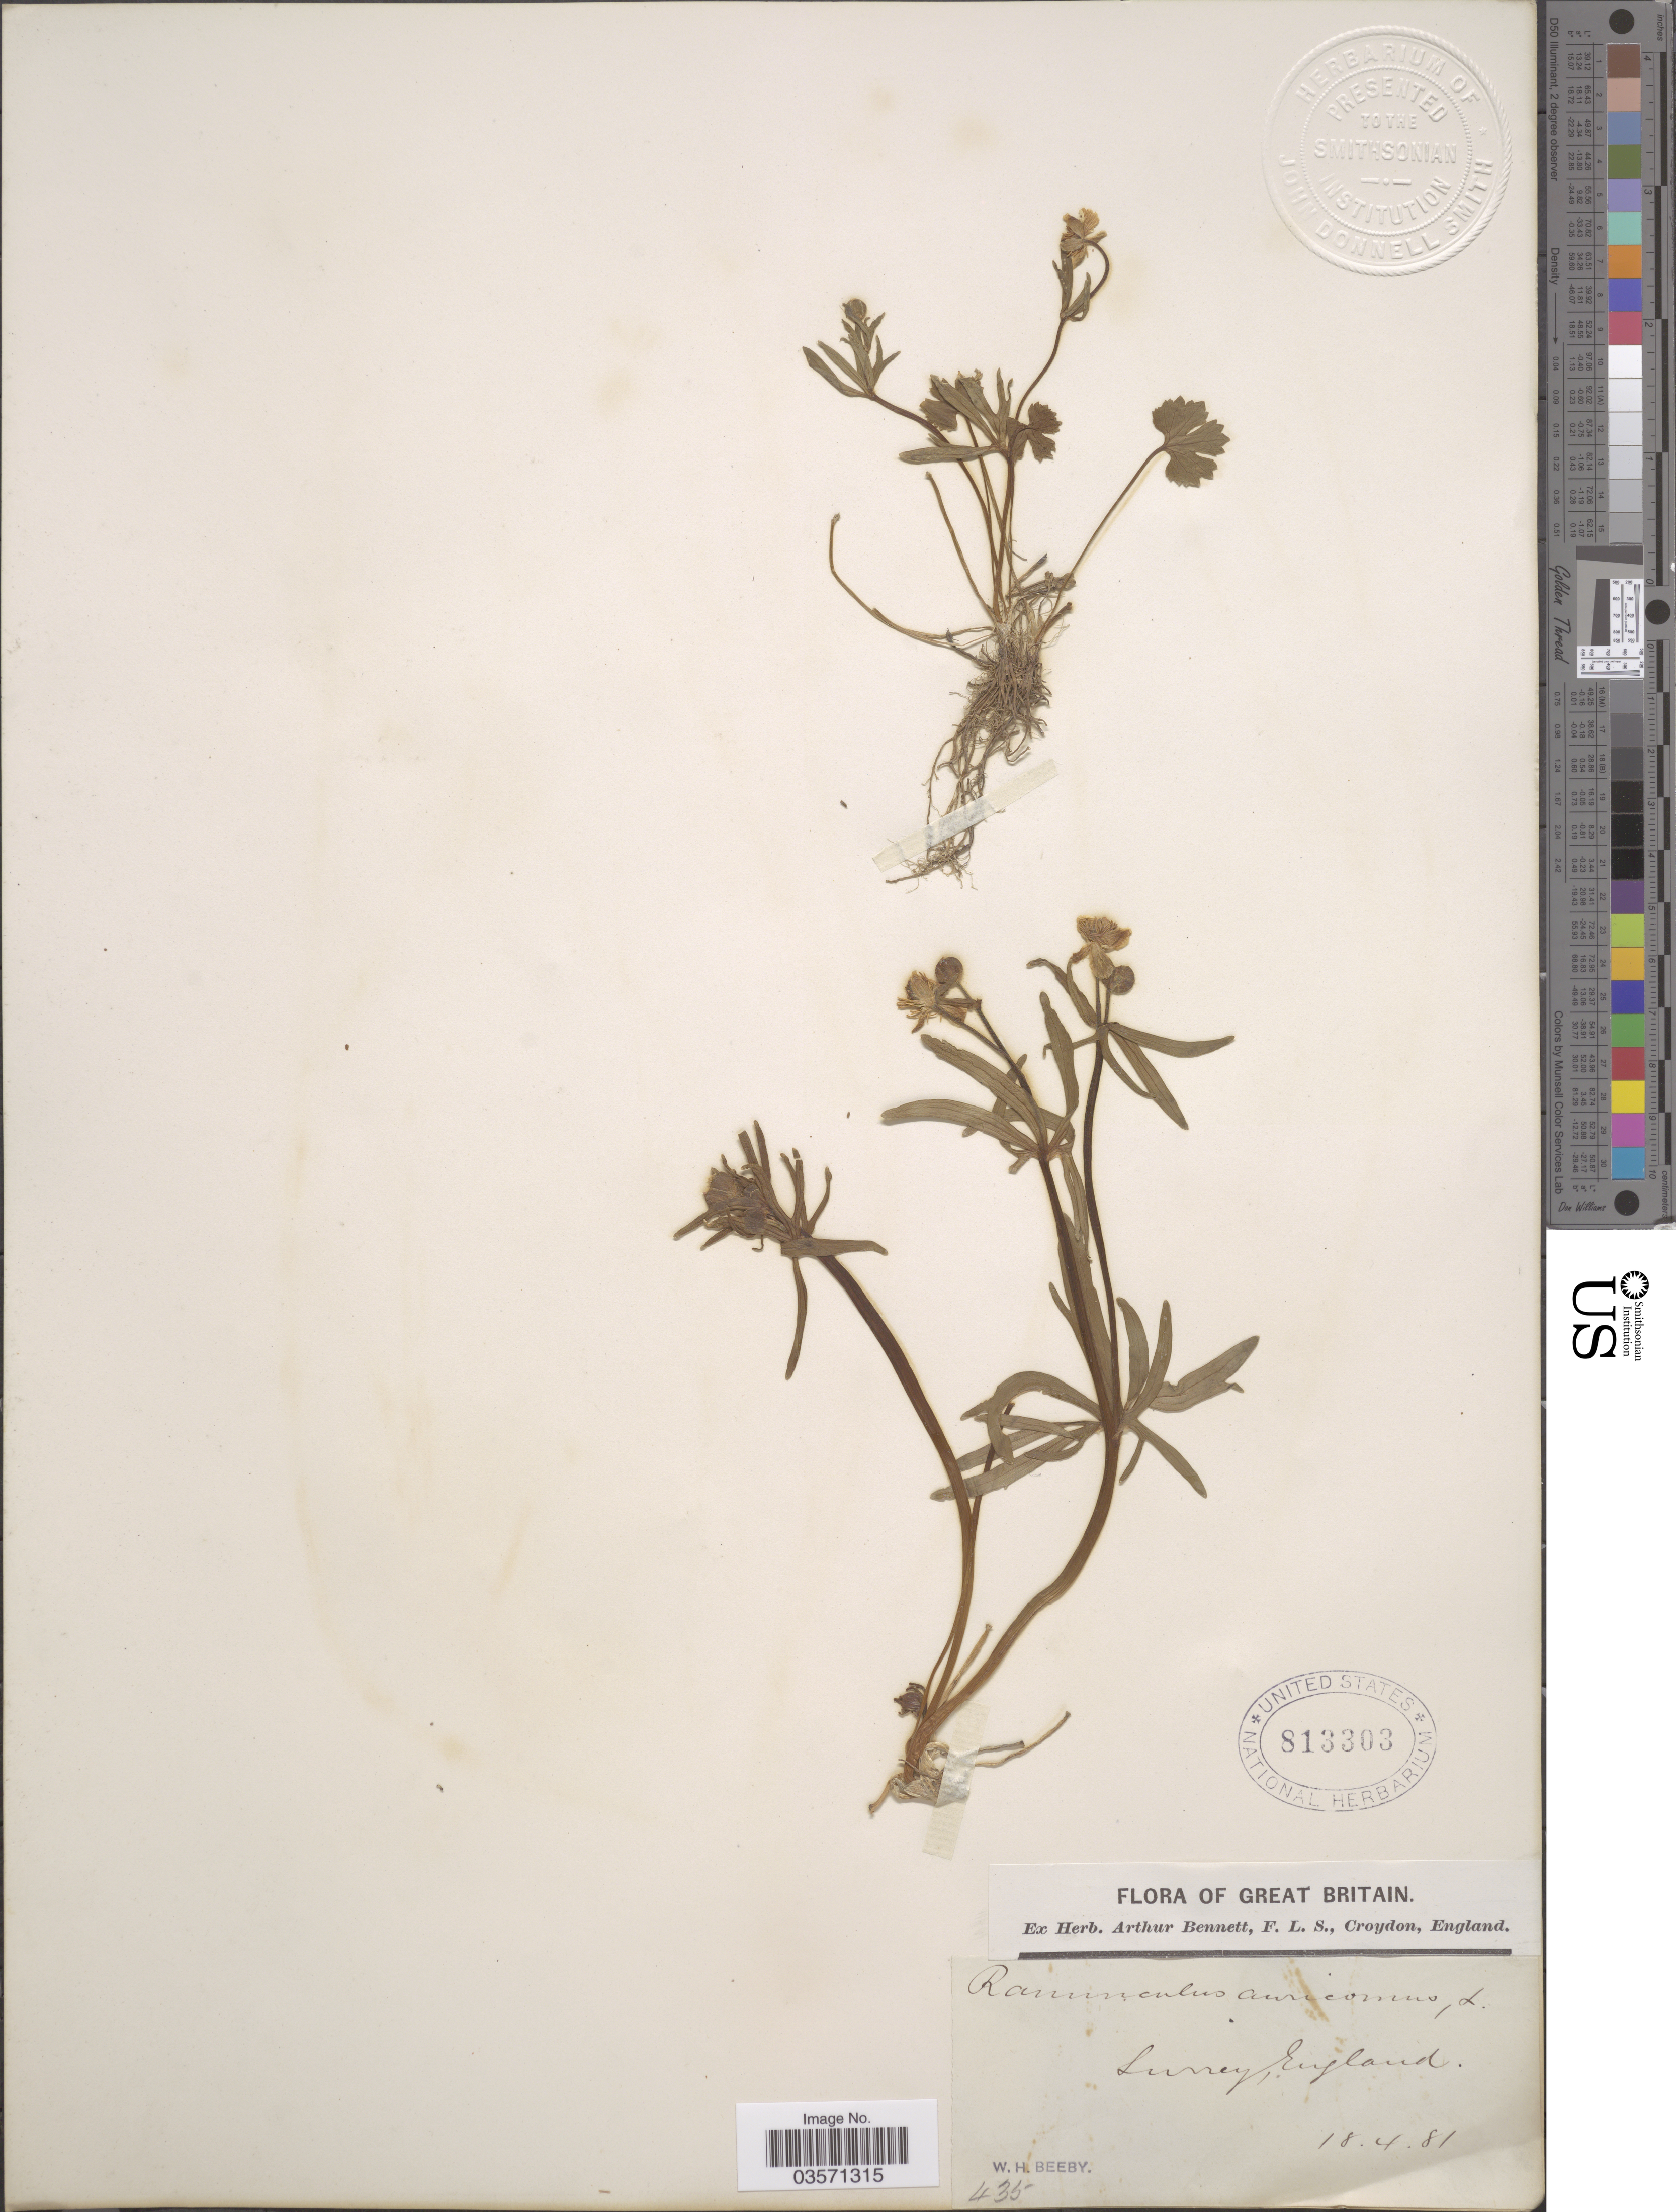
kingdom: Plantae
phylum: Tracheophyta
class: Magnoliopsida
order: Ranunculales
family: Ranunculaceae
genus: Ranunculus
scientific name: Ranunculus auricomus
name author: L.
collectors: W. Beeby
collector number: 435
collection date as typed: Transcribed d/m/y: 18/4/81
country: United Kingdom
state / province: England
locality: Great Britain. Surrey.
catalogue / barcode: US 813303